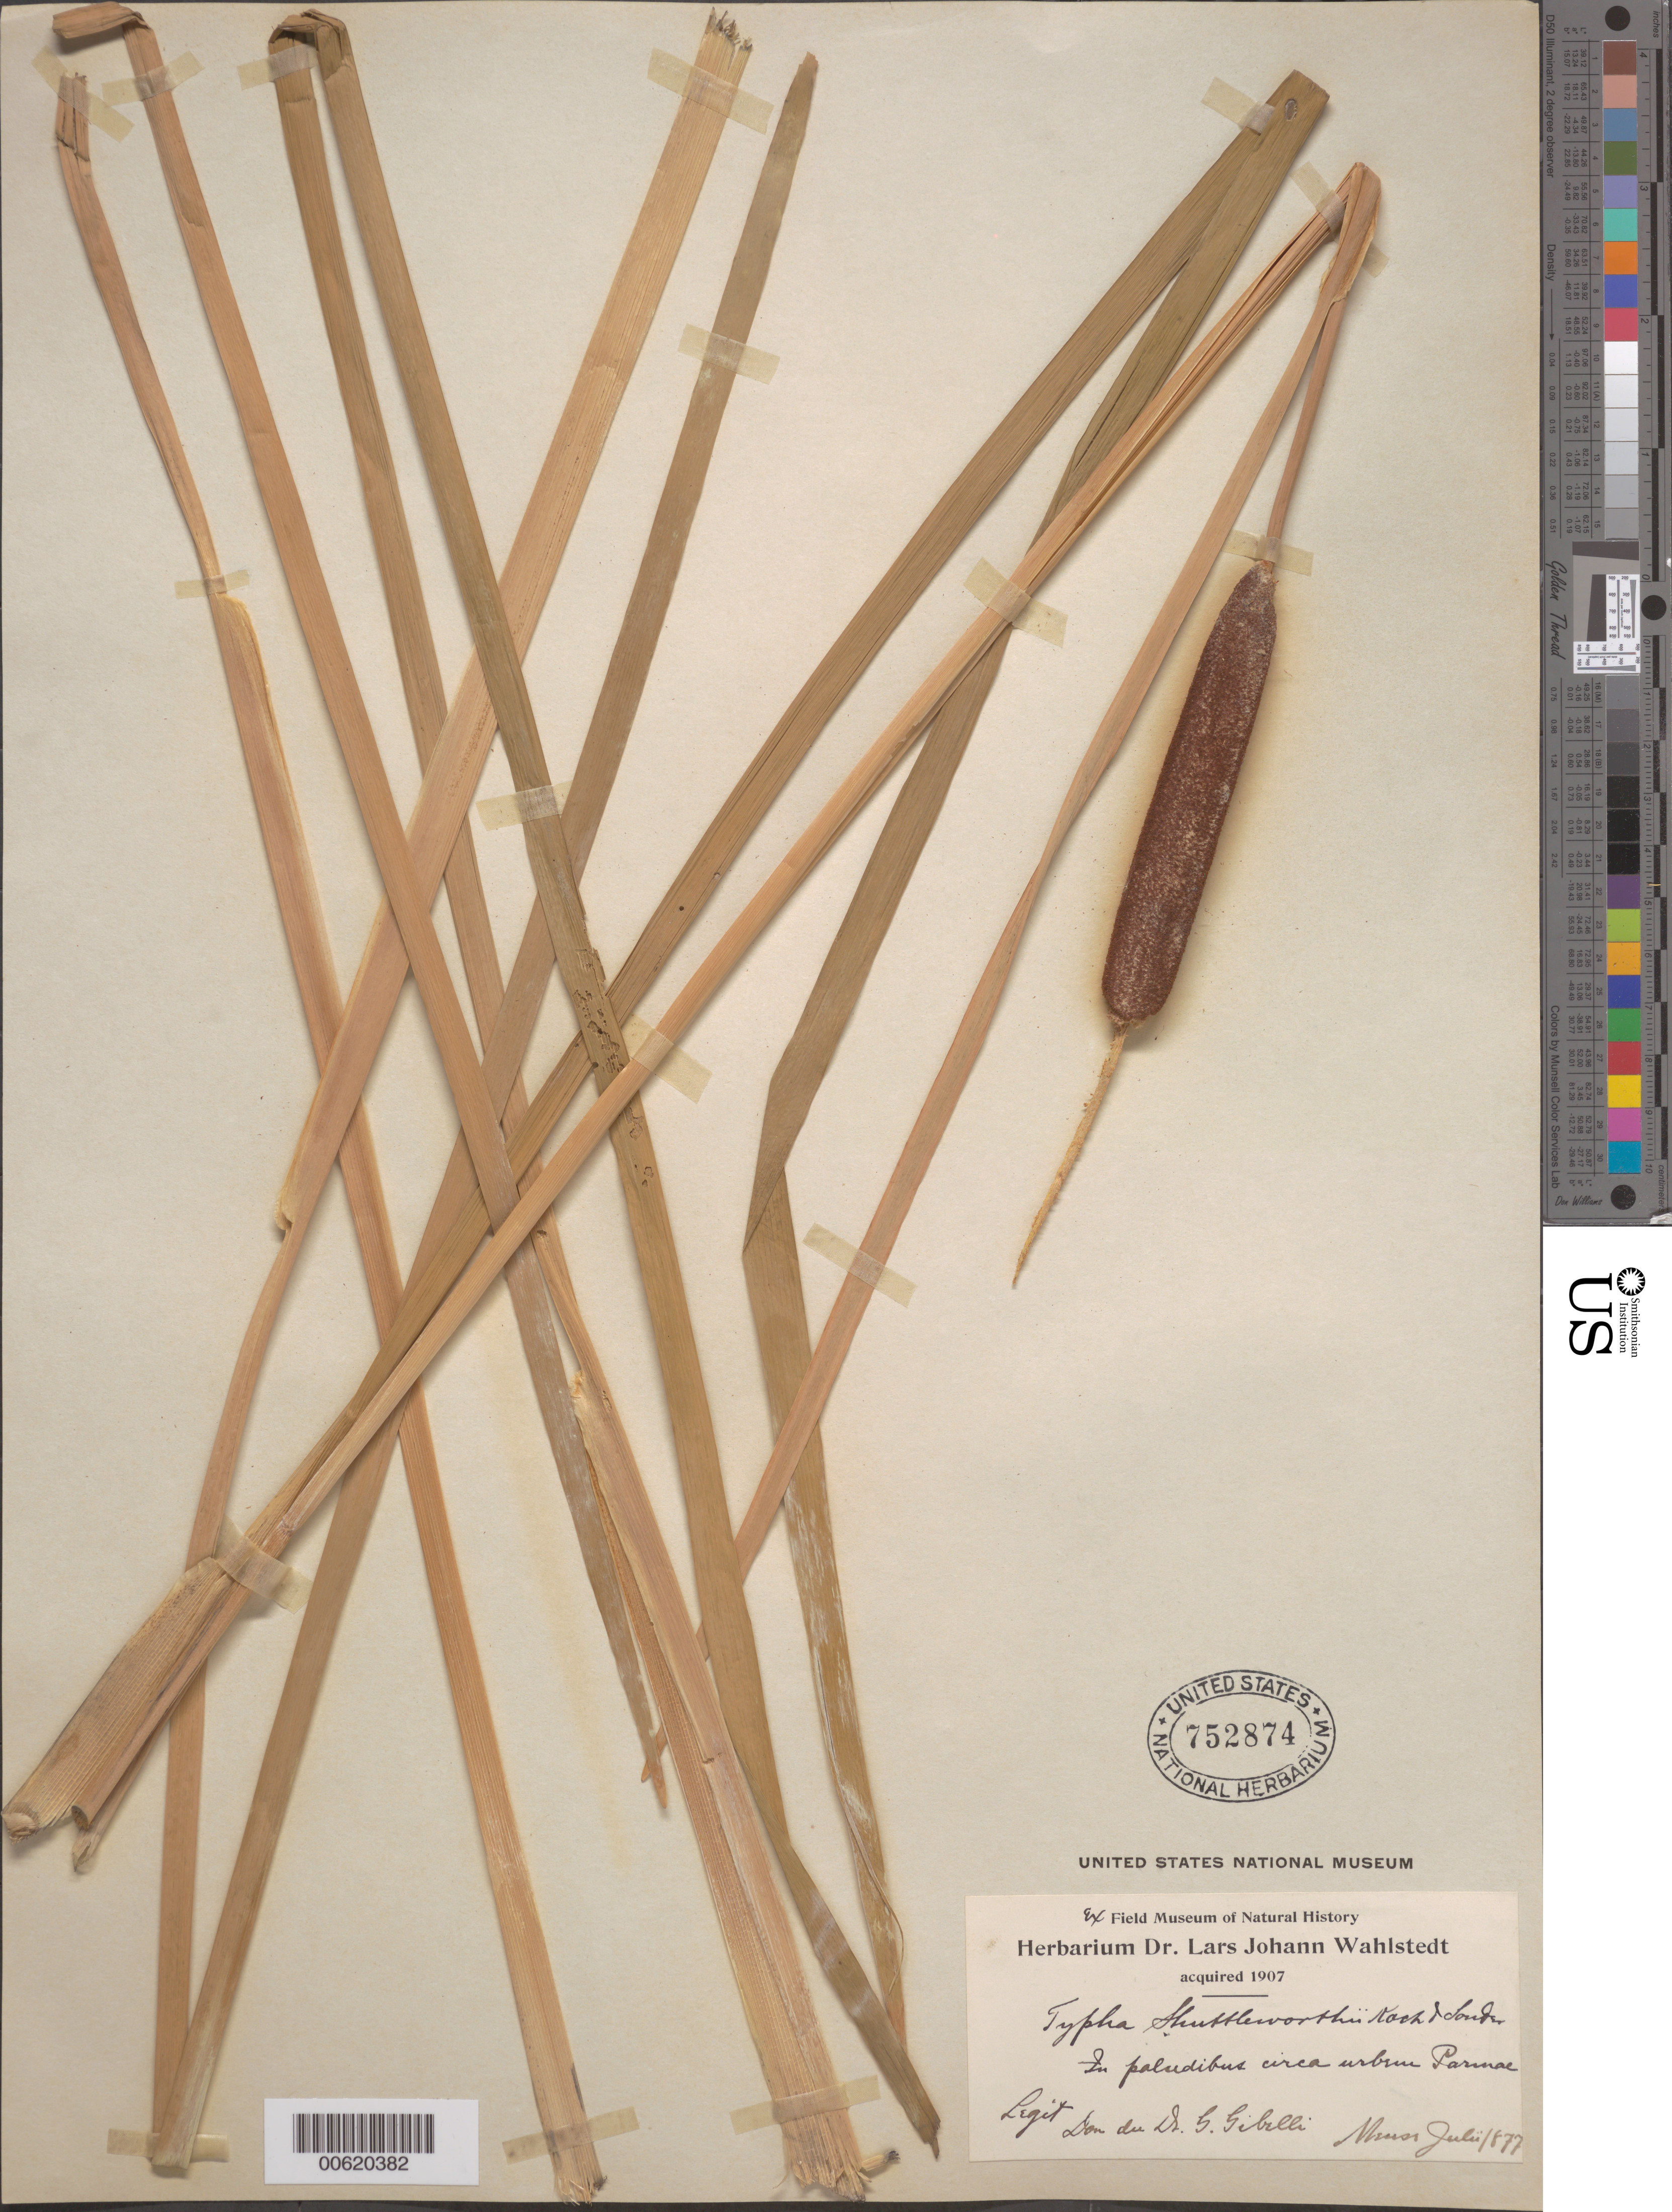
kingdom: Plantae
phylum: Tracheophyta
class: Liliopsida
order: Poales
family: Typhaceae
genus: Typha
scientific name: Typha shuttleworthii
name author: W.D.J. Koch & Sond.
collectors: G. Gibilli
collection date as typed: Jul 1877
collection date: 1877-07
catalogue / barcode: US 752874